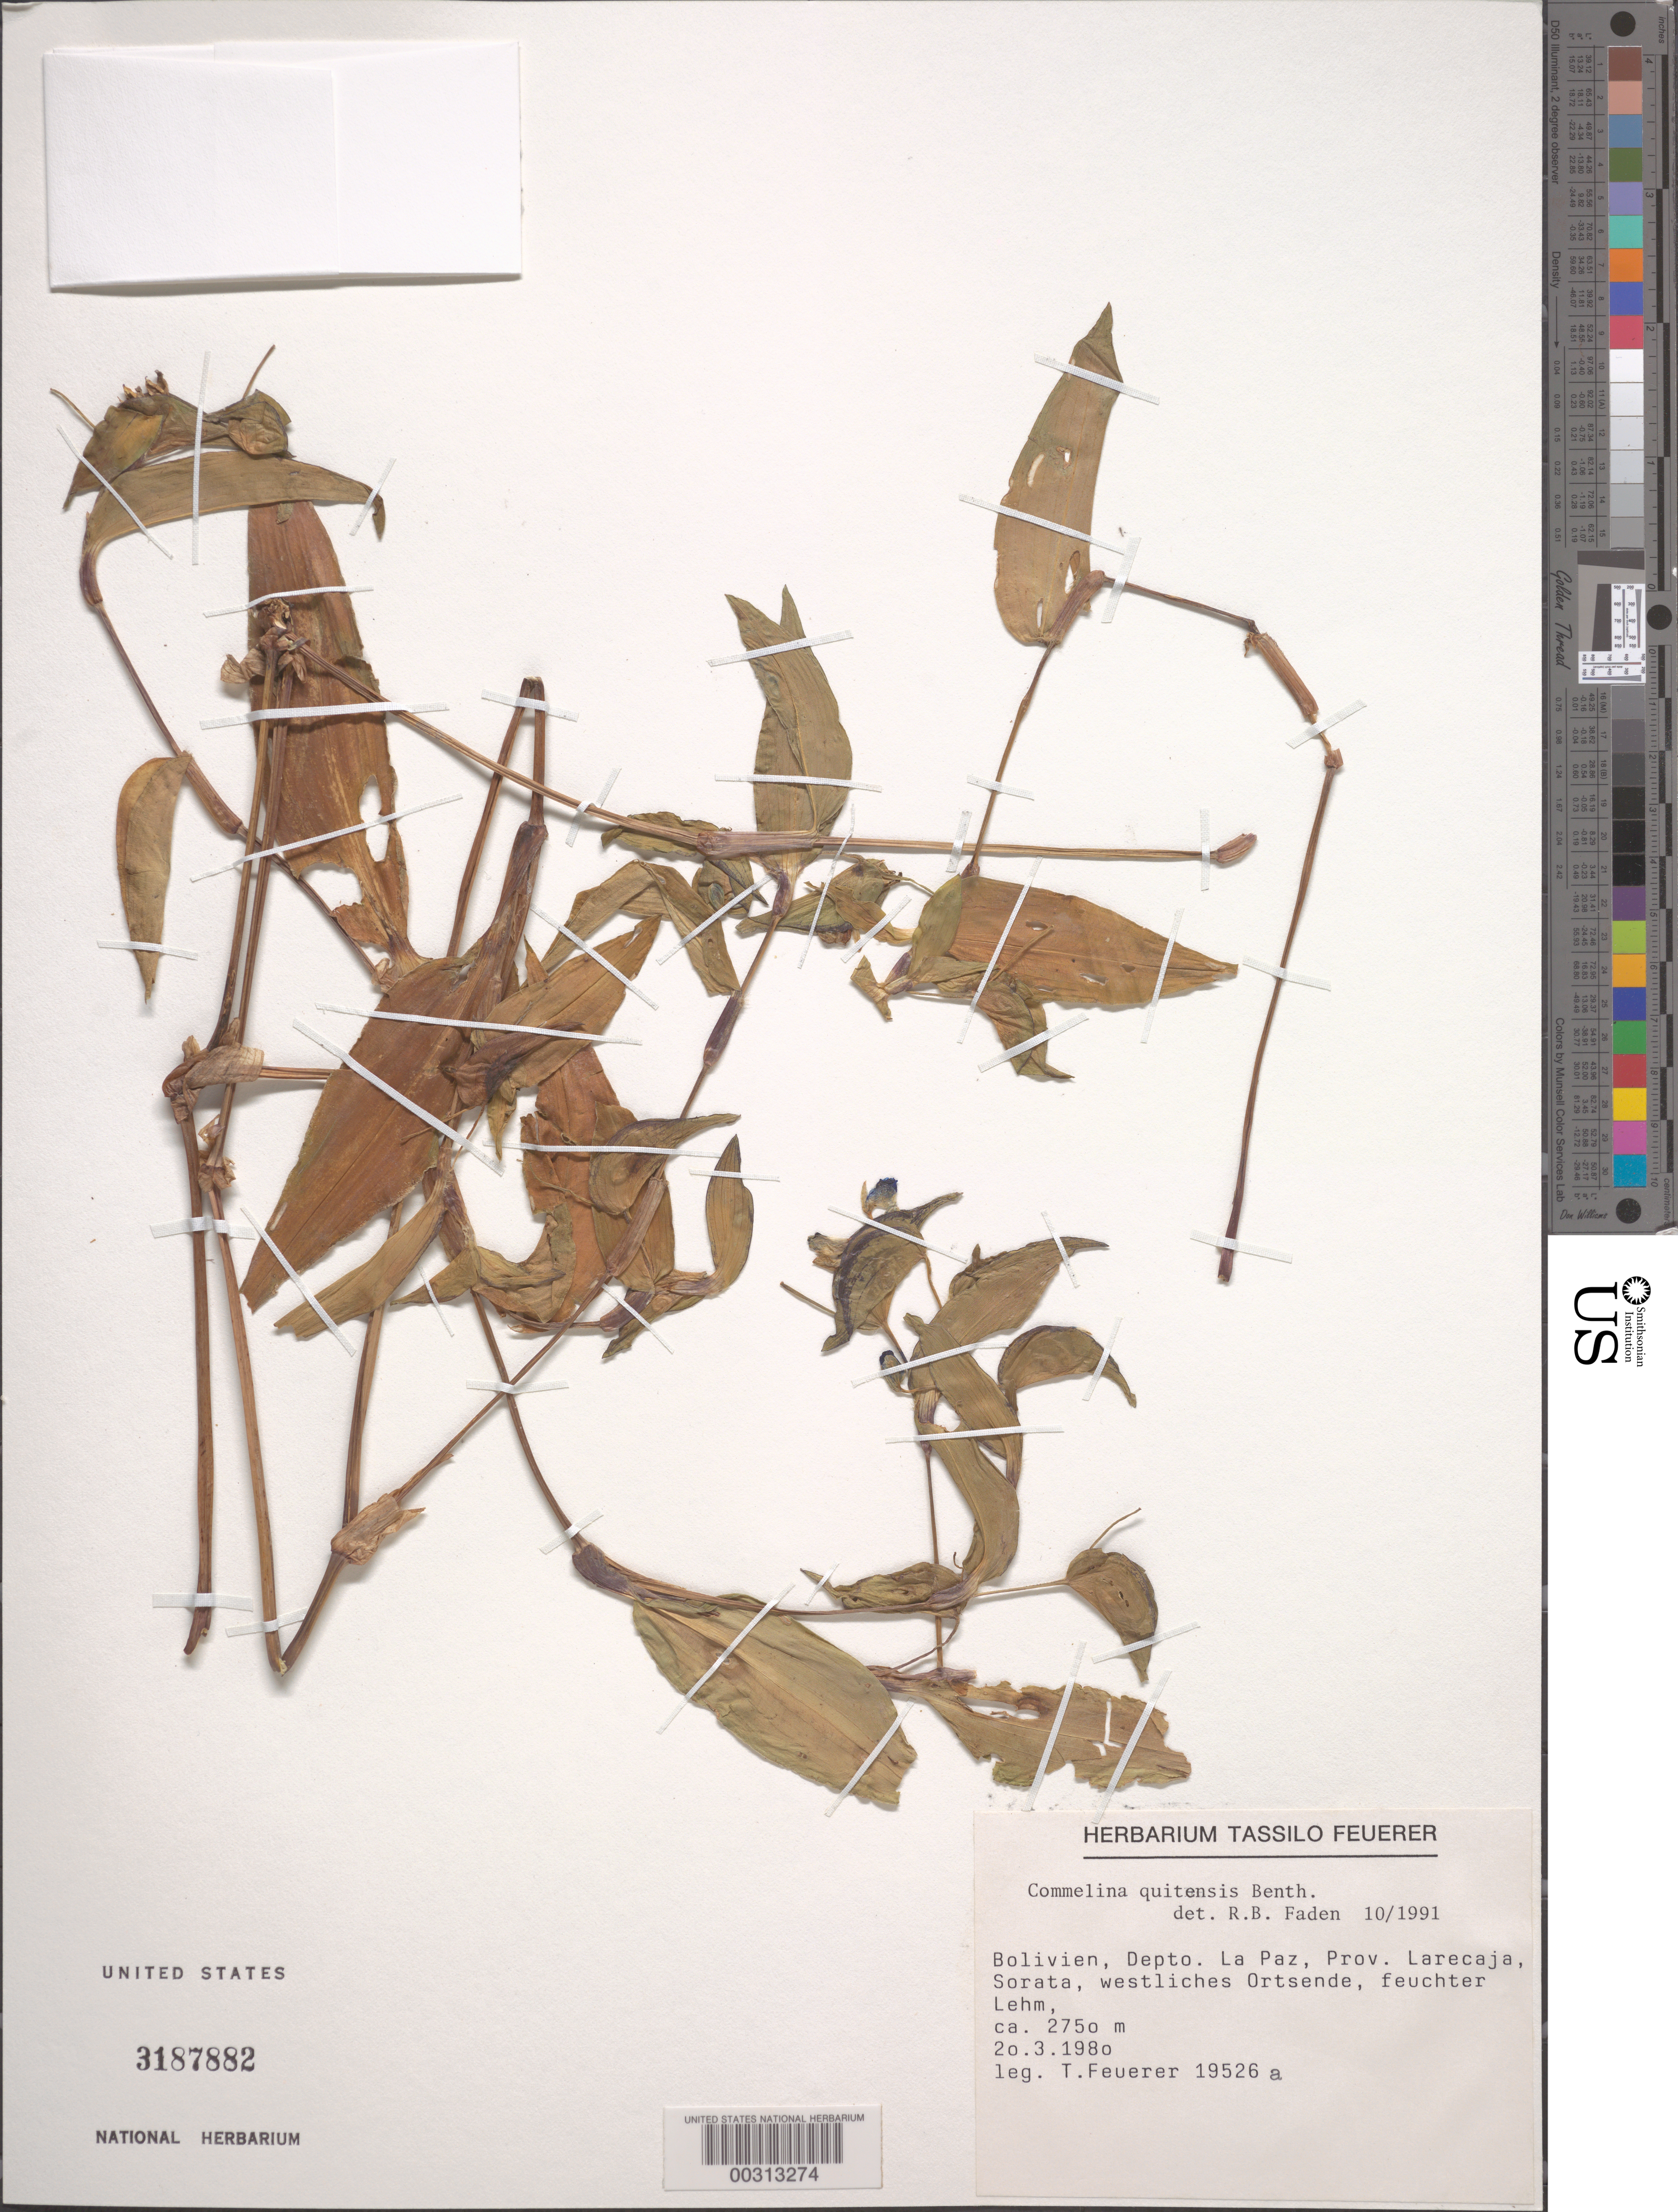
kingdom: Plantae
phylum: Tracheophyta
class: Liliopsida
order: Commelinales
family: Commelinaceae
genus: Commelina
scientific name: Commelina quitensis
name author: Benth.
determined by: Faden, Robert B., (US), Smithsonian Institution - National Museum of Natural History (UNITED STATES)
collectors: T. Feuerer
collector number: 19526a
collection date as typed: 20 Mar 1980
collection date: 1980-03-20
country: Bolivia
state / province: La Paz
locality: Larecaja, Sorata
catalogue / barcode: US 3187882